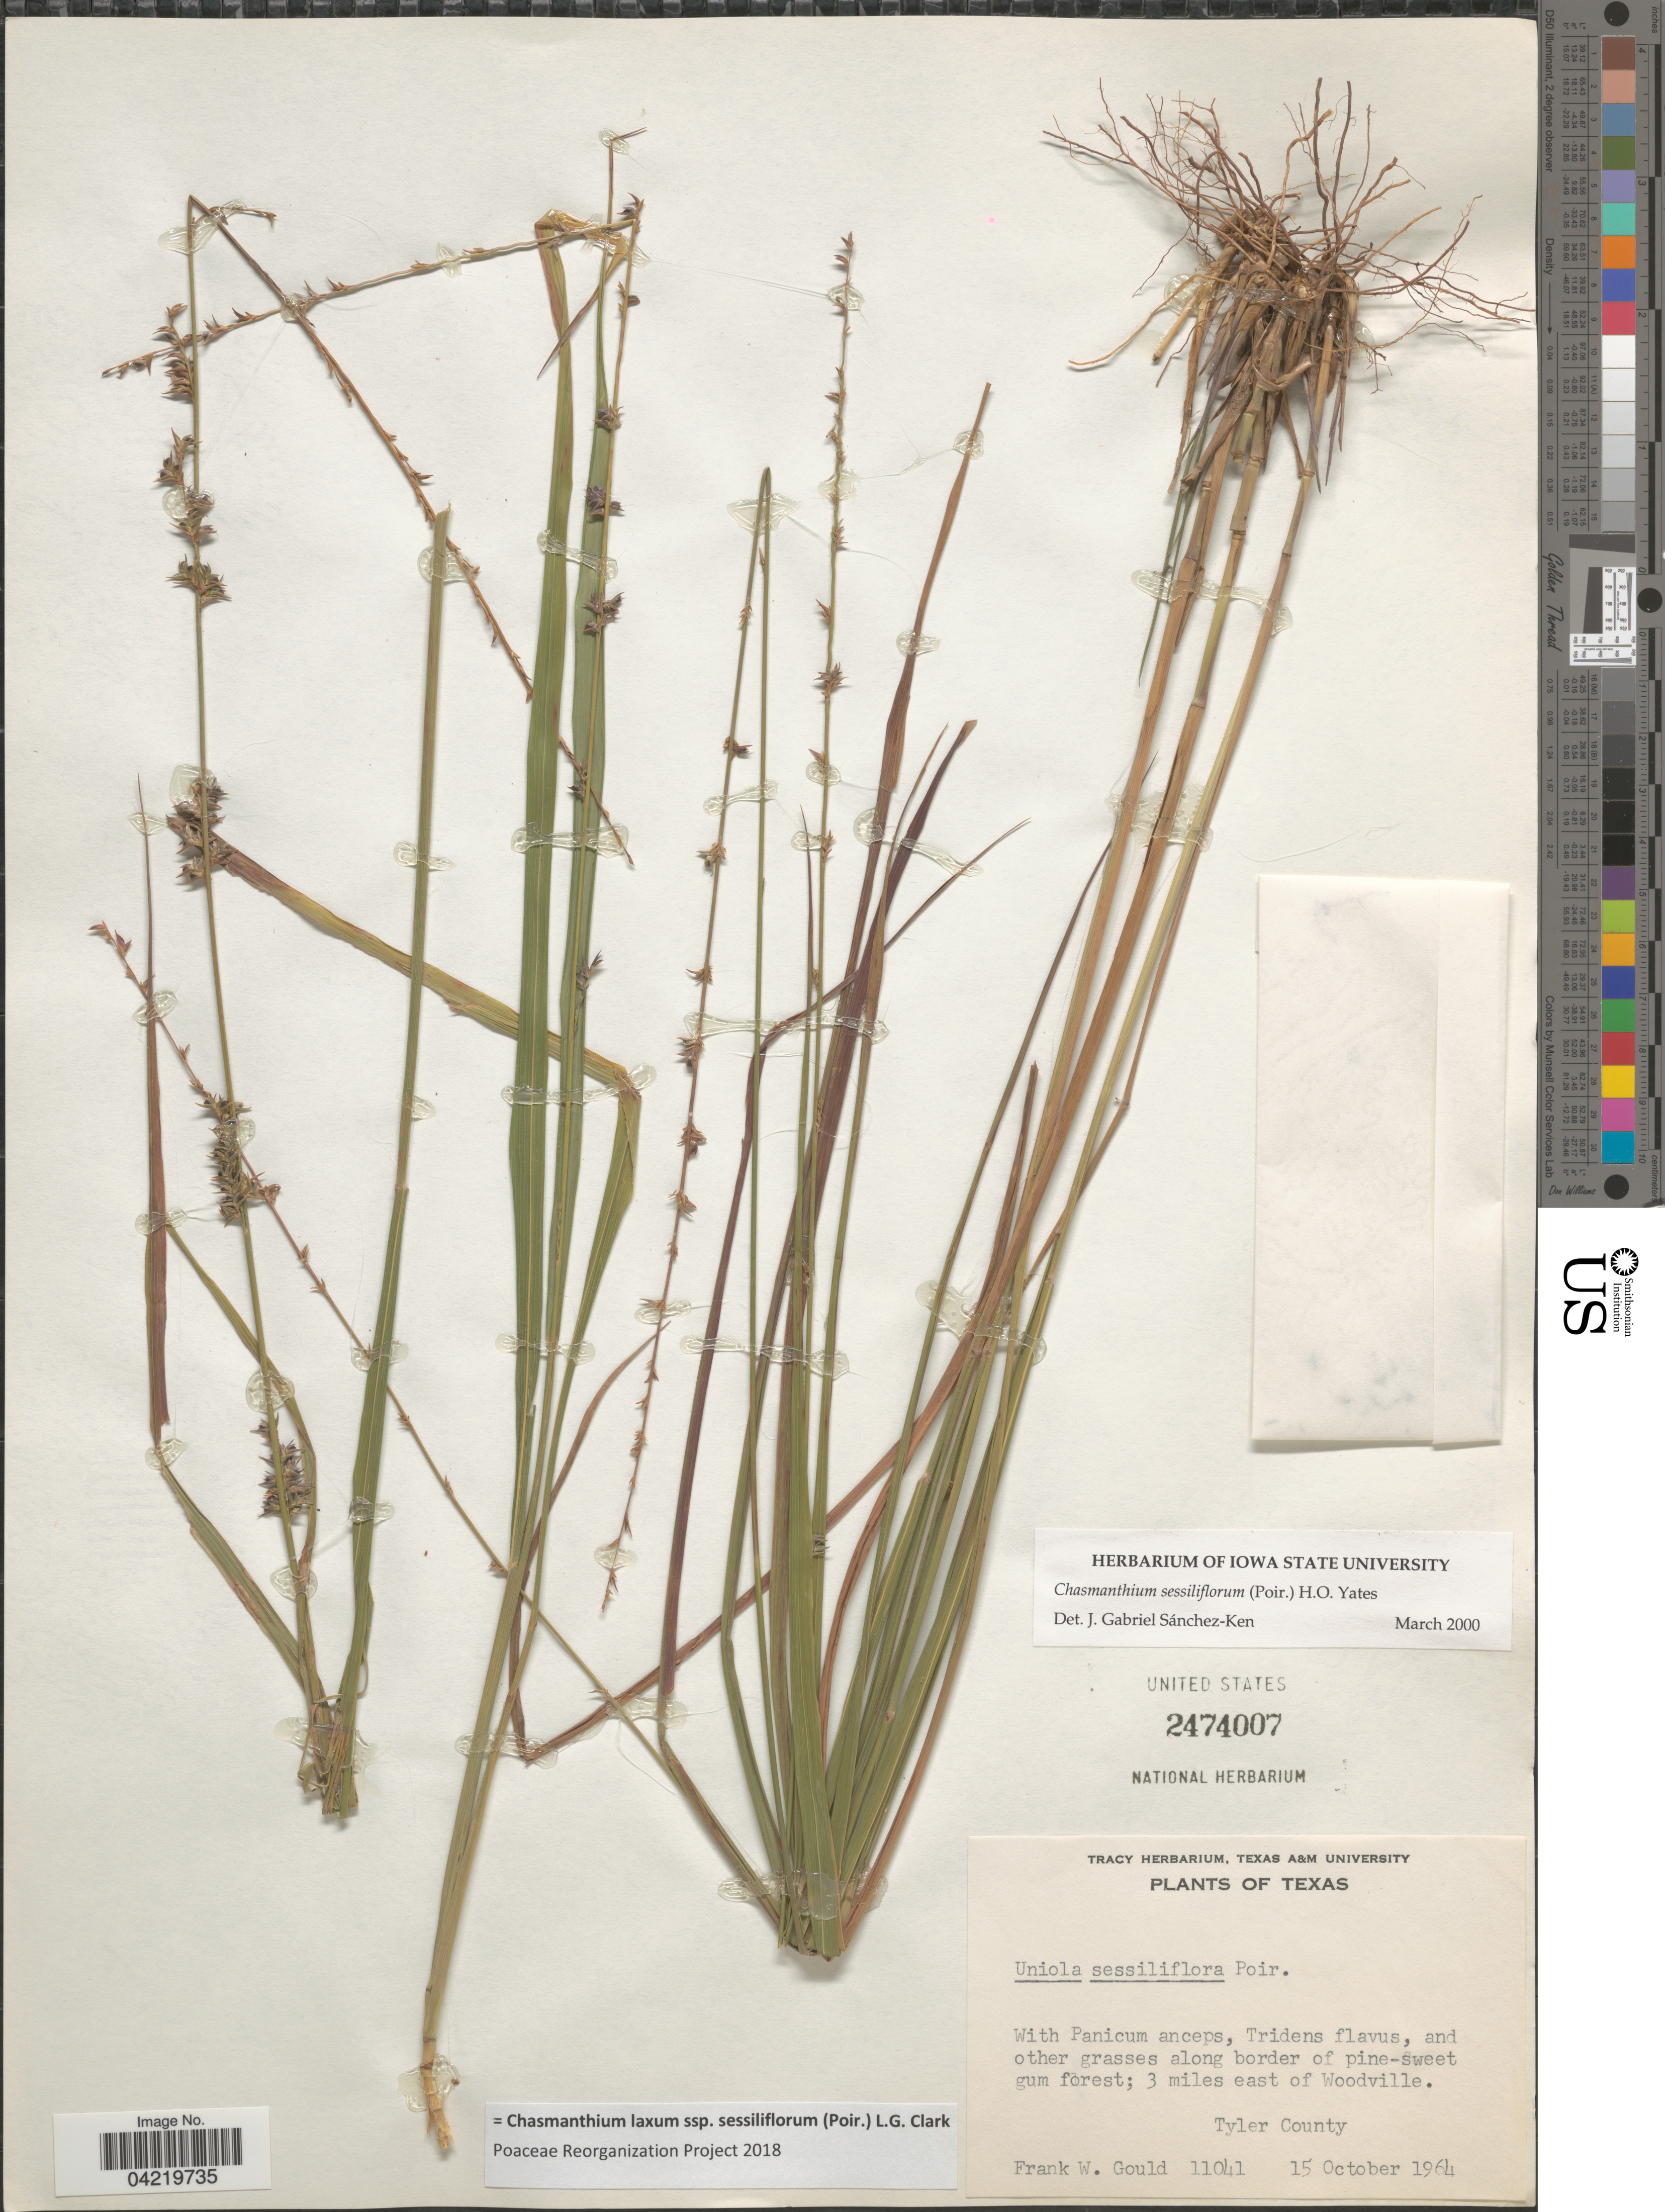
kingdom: Plantae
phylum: Tracheophyta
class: Liliopsida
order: Poales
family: Poaceae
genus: Chasmanthium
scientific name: Chasmanthium laxum subsp. sessiliflorum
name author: (L.) H.O. Yates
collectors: F. W. Gould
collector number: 11041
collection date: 1964-10-15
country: United States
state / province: Texas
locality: Along border of pine-sweet gum forest; 3 miles east of Woodville. Tyler County.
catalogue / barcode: US 2474007